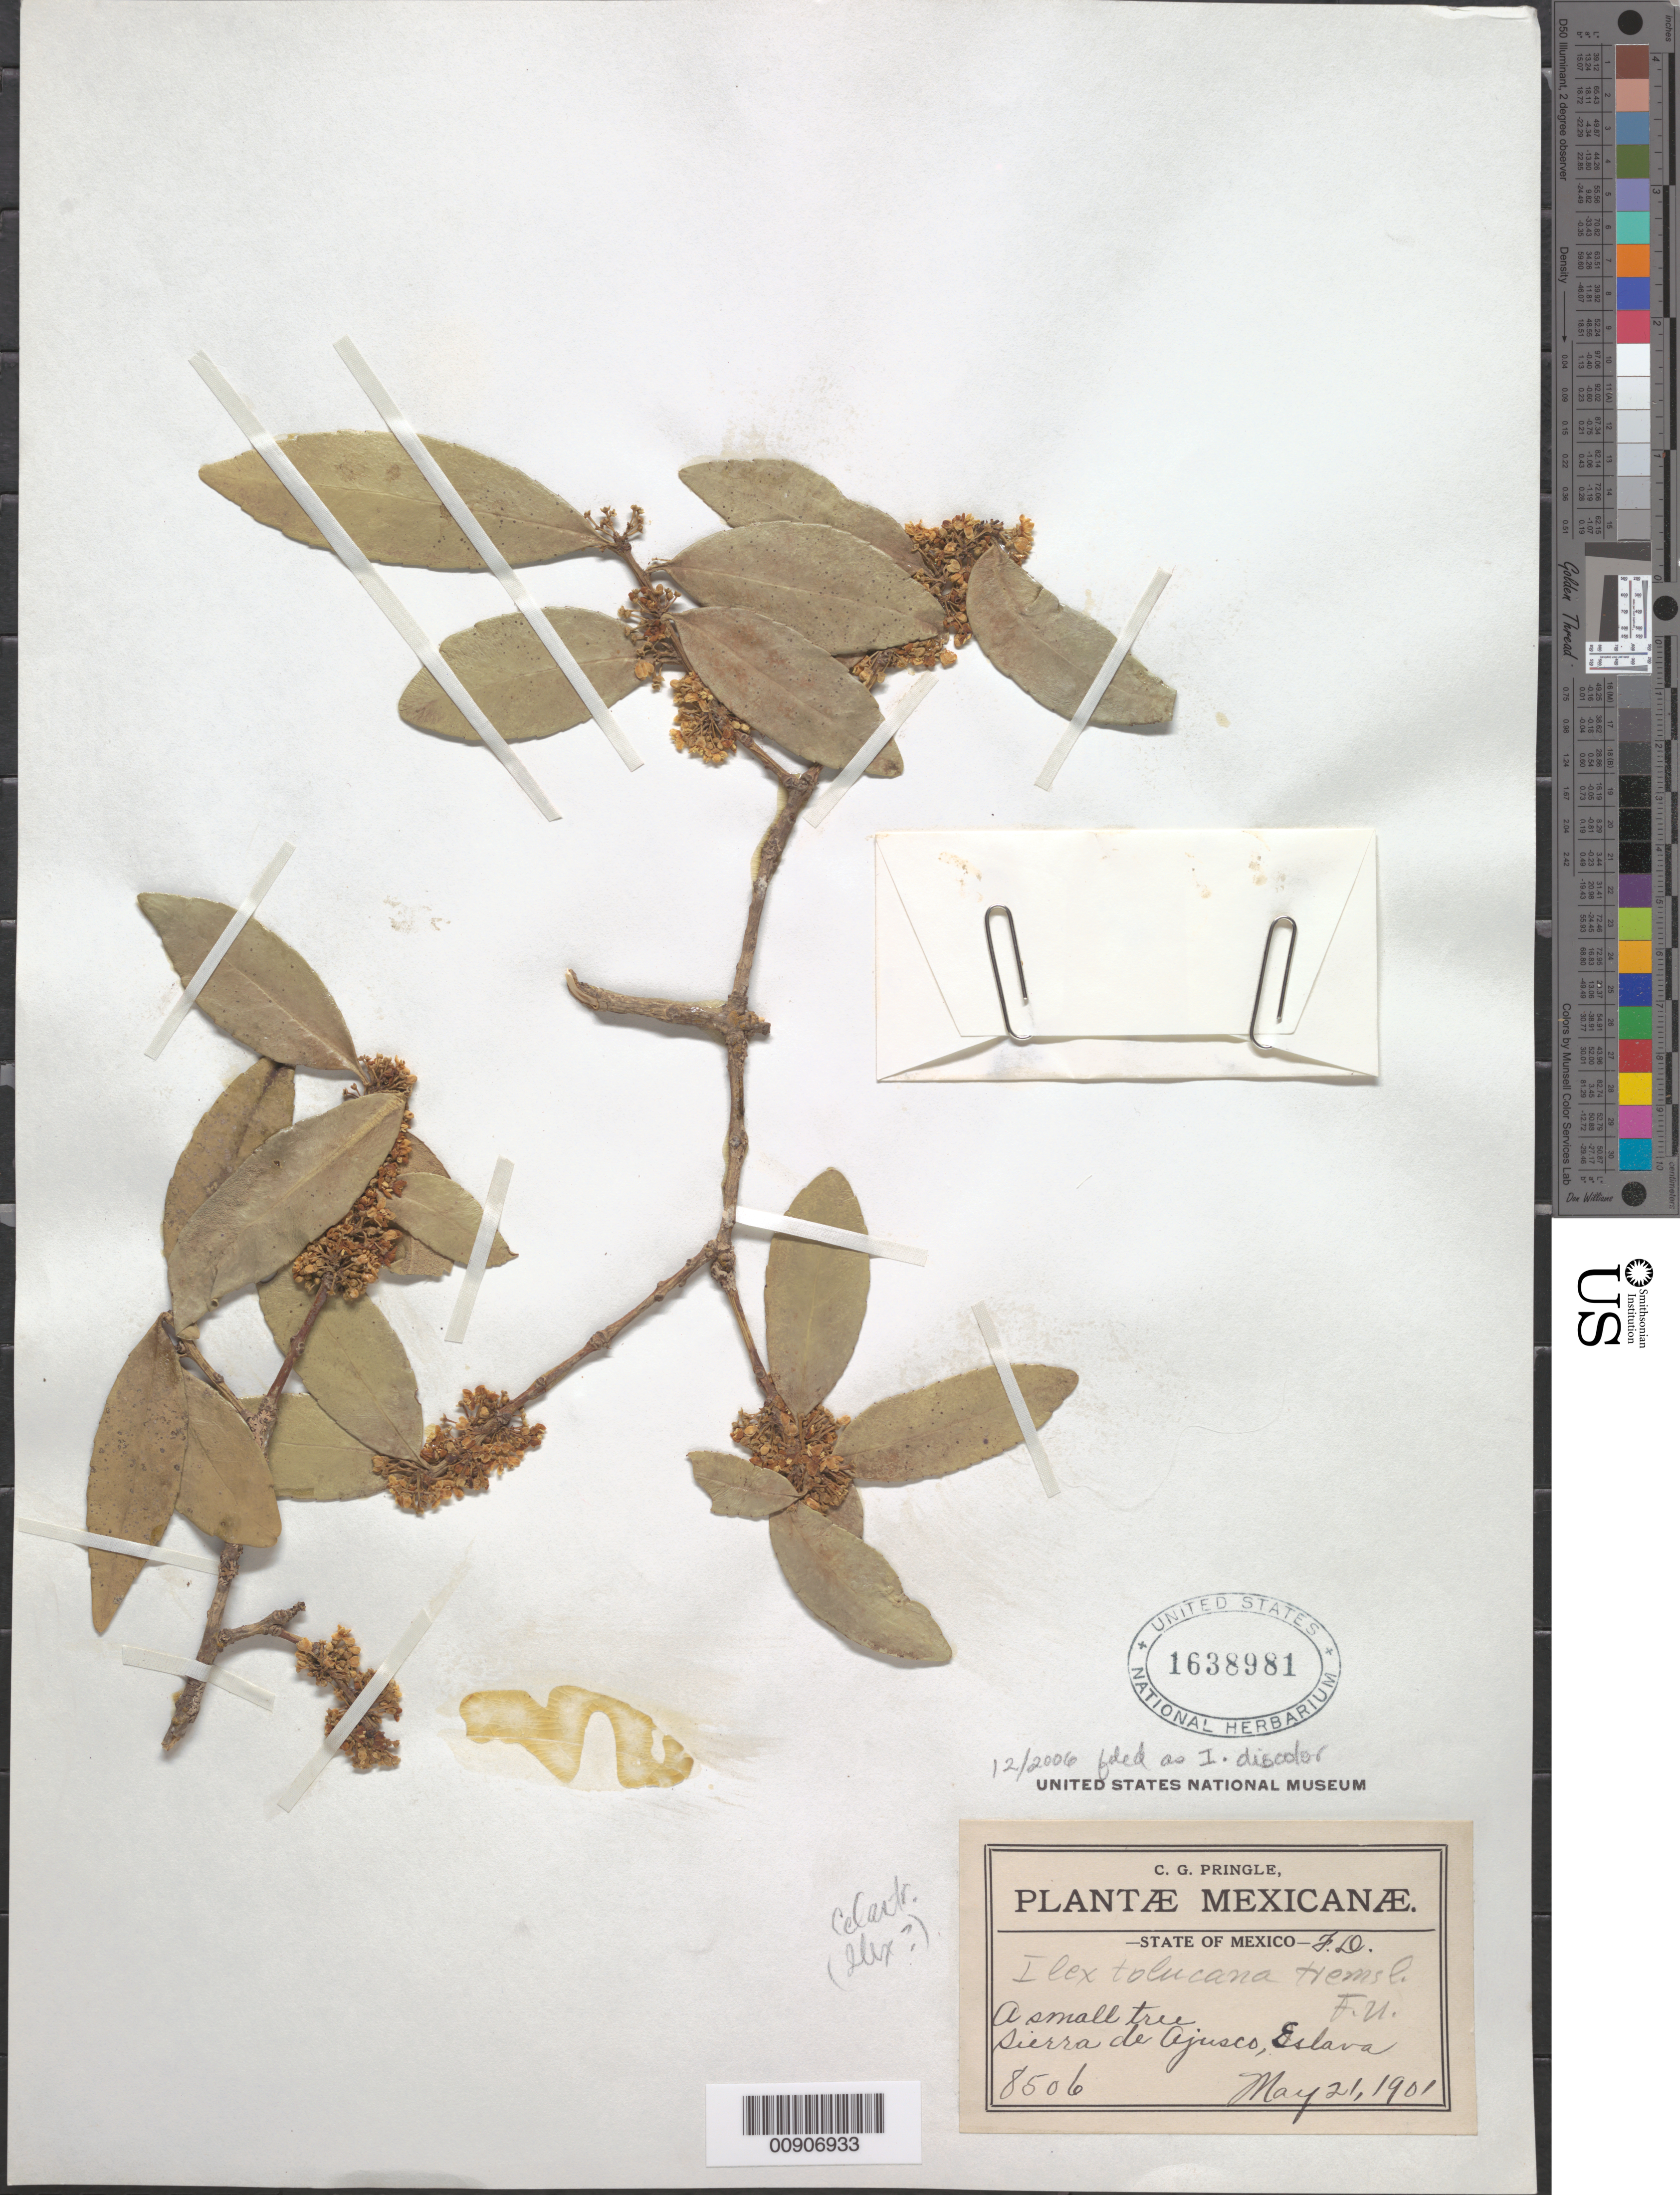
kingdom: Plantae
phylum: Tracheophyta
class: Magnoliopsida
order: Aquifoliales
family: Aquifoliaceae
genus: Ilex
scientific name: Ilex discolor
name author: Hemsl.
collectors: C. G. Pringle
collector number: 8506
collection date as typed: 21 May 1901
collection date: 1901-05-21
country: México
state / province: Distrito Federal / Mexico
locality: Sierra de Ajusco, Eslava. State of México- Federal District.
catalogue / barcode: US 1638981